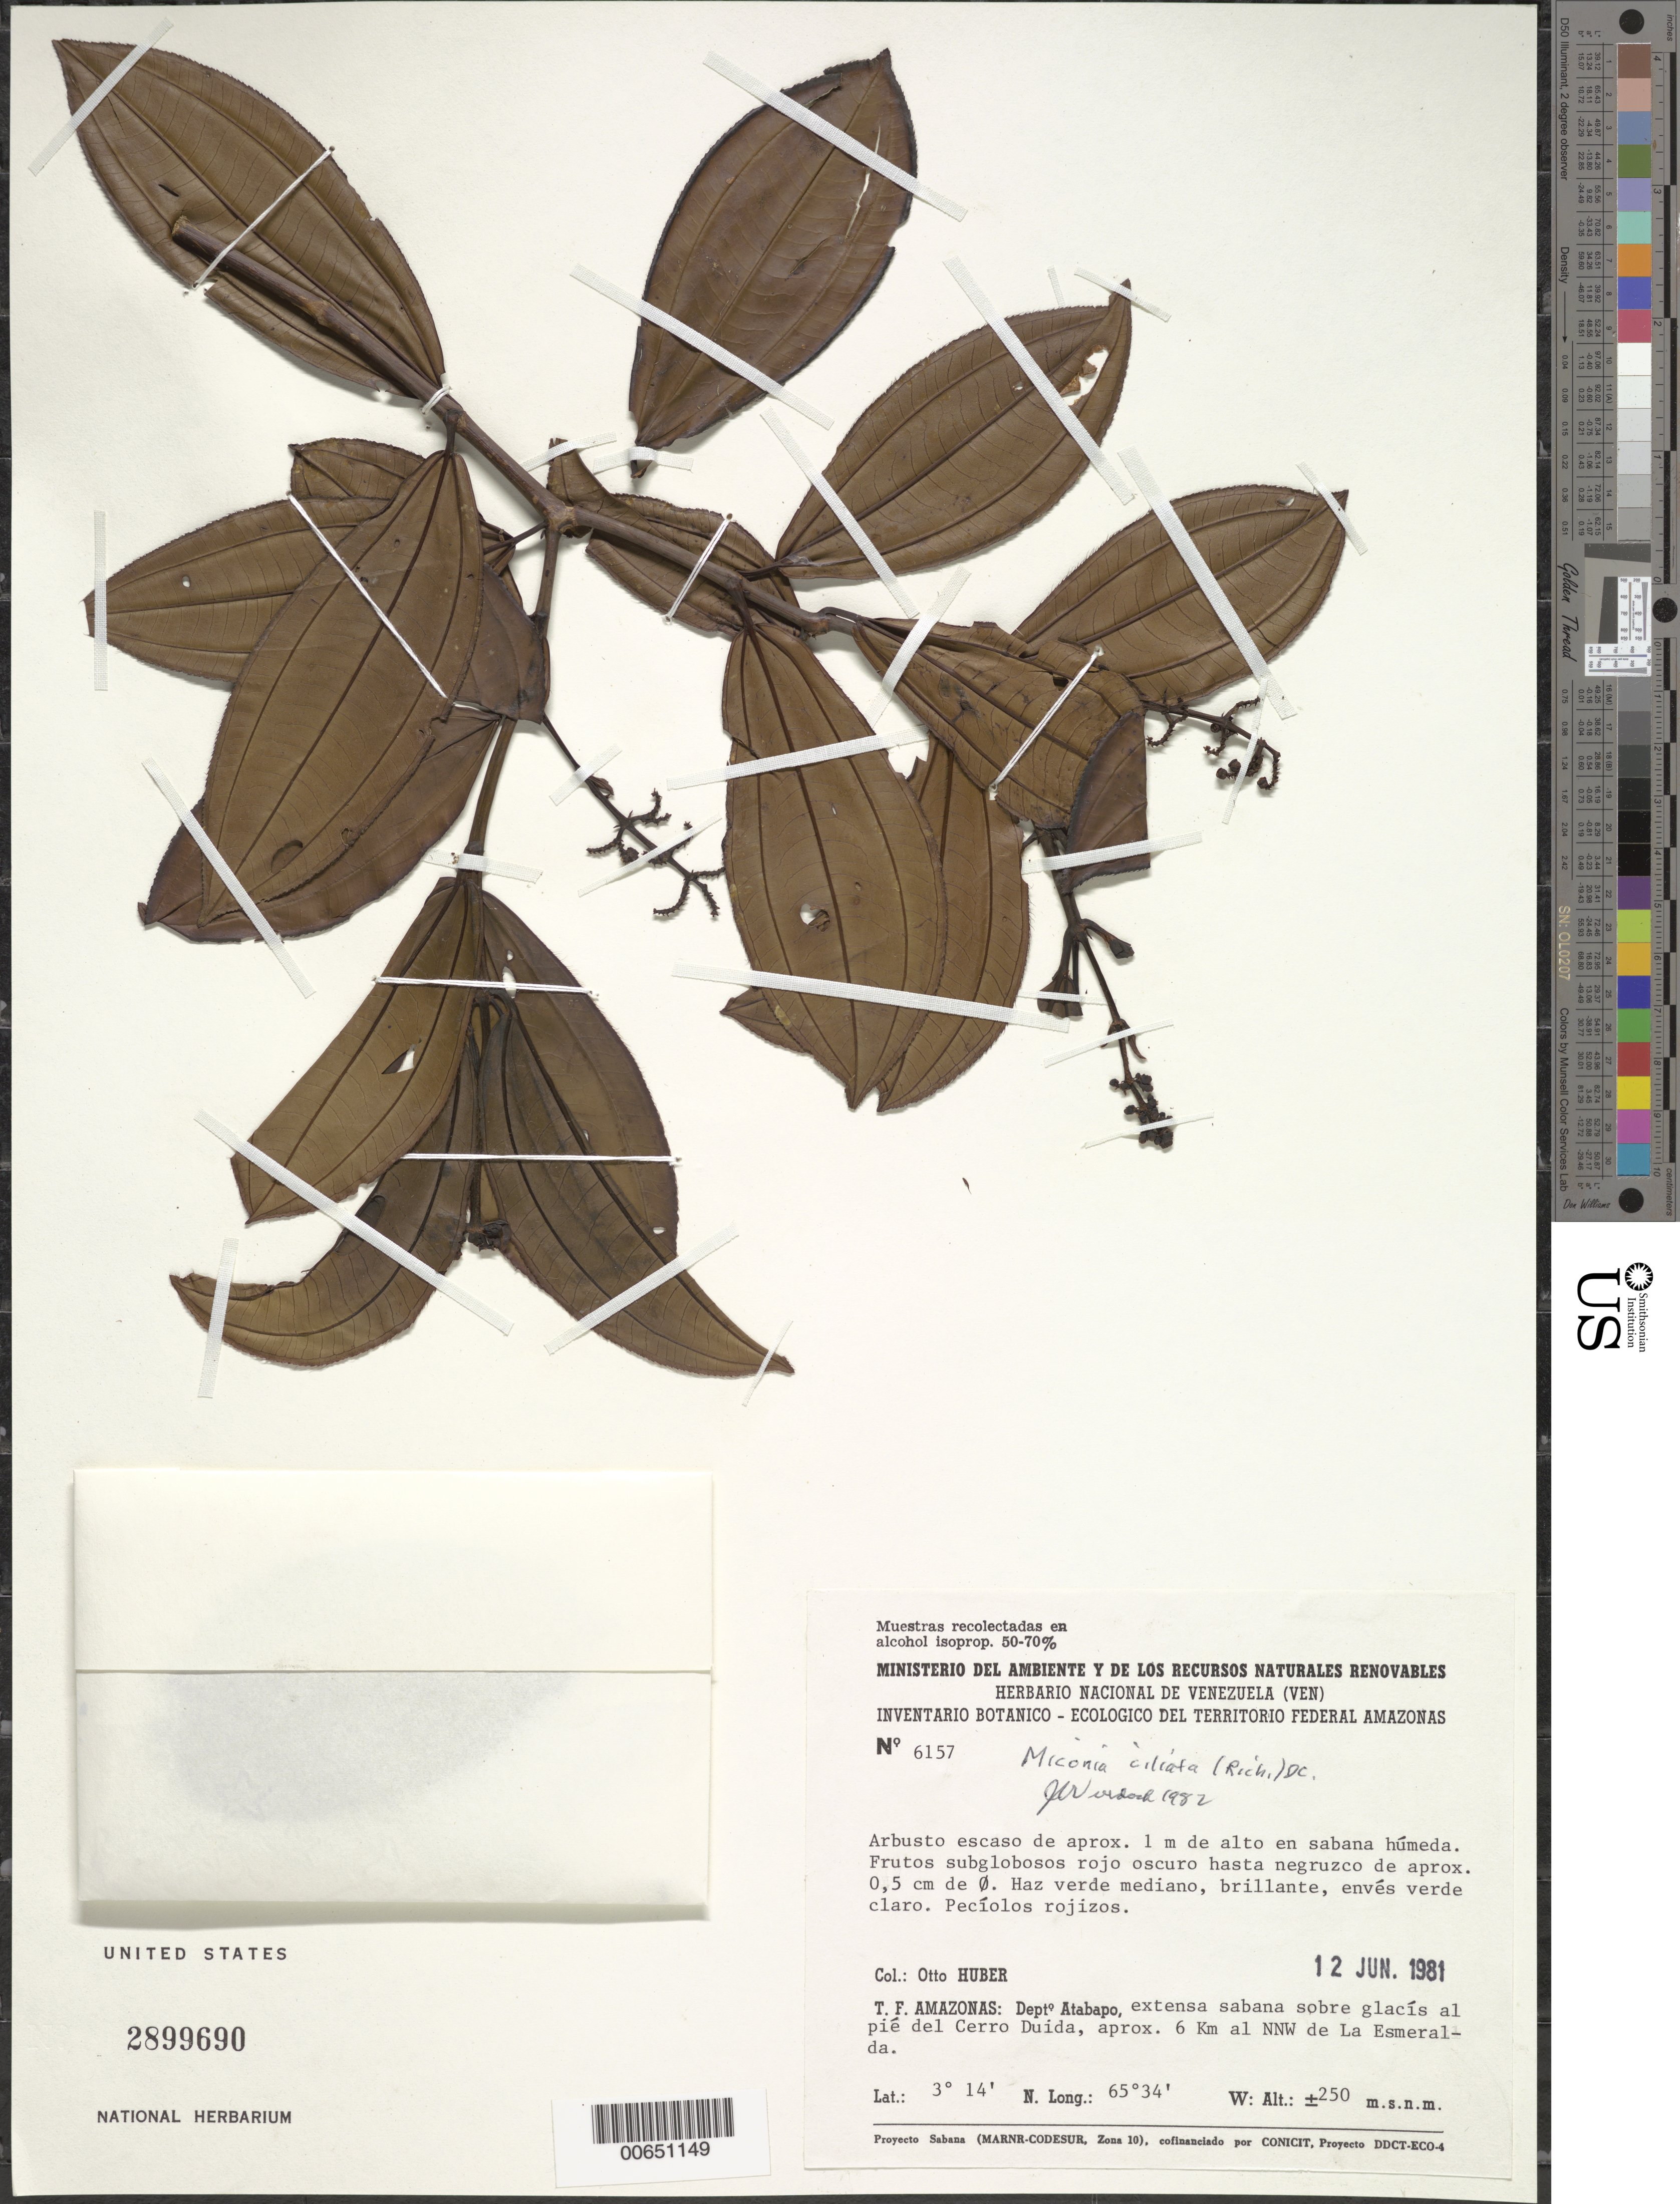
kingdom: Plantae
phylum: Tracheophyta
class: Magnoliopsida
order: Myrtales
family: Melastomataceae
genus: Miconia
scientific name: Miconia ciliata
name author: (Rich.) DC.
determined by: Wurdack, John J., (US), US (UNITED STATES)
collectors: O. Huber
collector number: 6157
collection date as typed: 12-Jun-81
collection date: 1981-06-12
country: Venezuela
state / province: Amazonas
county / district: Atabapo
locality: Cerro Duida, 6 km NNW of La Esmeralda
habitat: Sabana sobre glacis al pié del cerro; en sabana húmeda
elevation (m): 250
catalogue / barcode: US 2899690